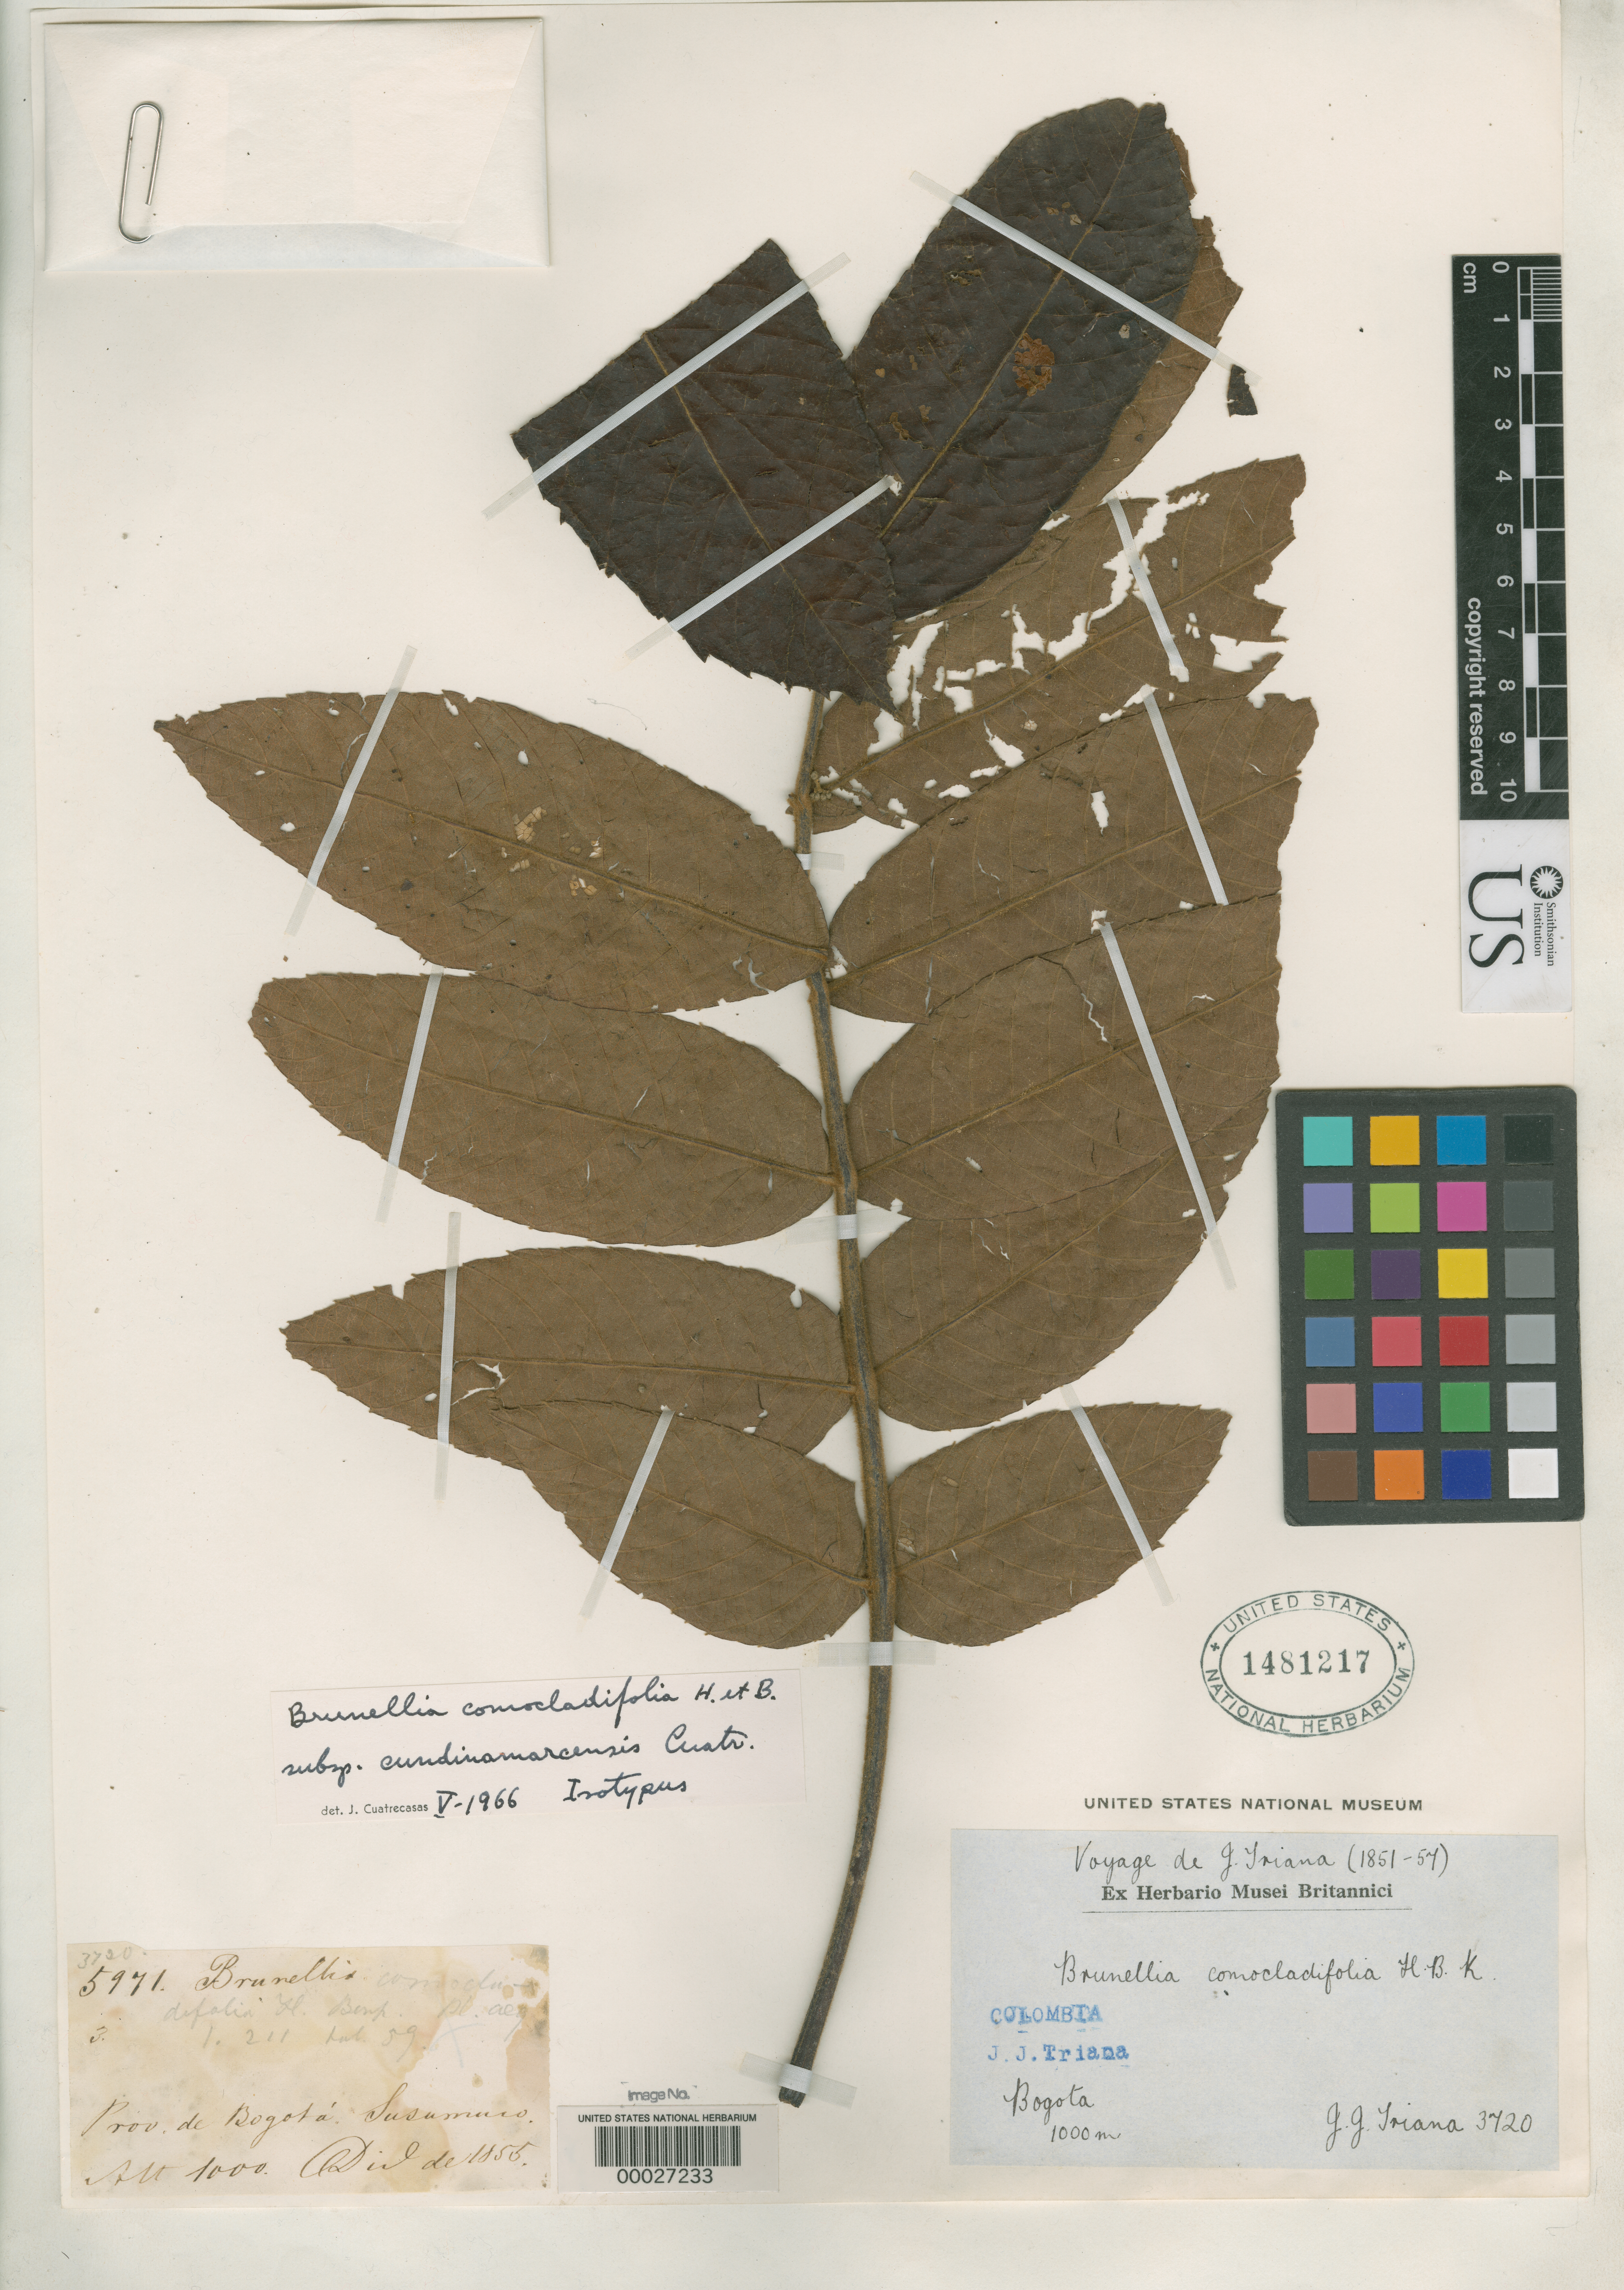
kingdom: Plantae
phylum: Tracheophyta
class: Magnoliopsida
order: Oxalidales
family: Brunelliaceae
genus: Brunellia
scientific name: Brunellia comocladifolia subsp. cundinamarcensis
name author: Cuatrec.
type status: Isotype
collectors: J. J. Triana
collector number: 3720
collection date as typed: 1865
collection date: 1865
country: Colombia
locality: Prov. de Bogota.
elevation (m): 1000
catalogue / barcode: US 1481217